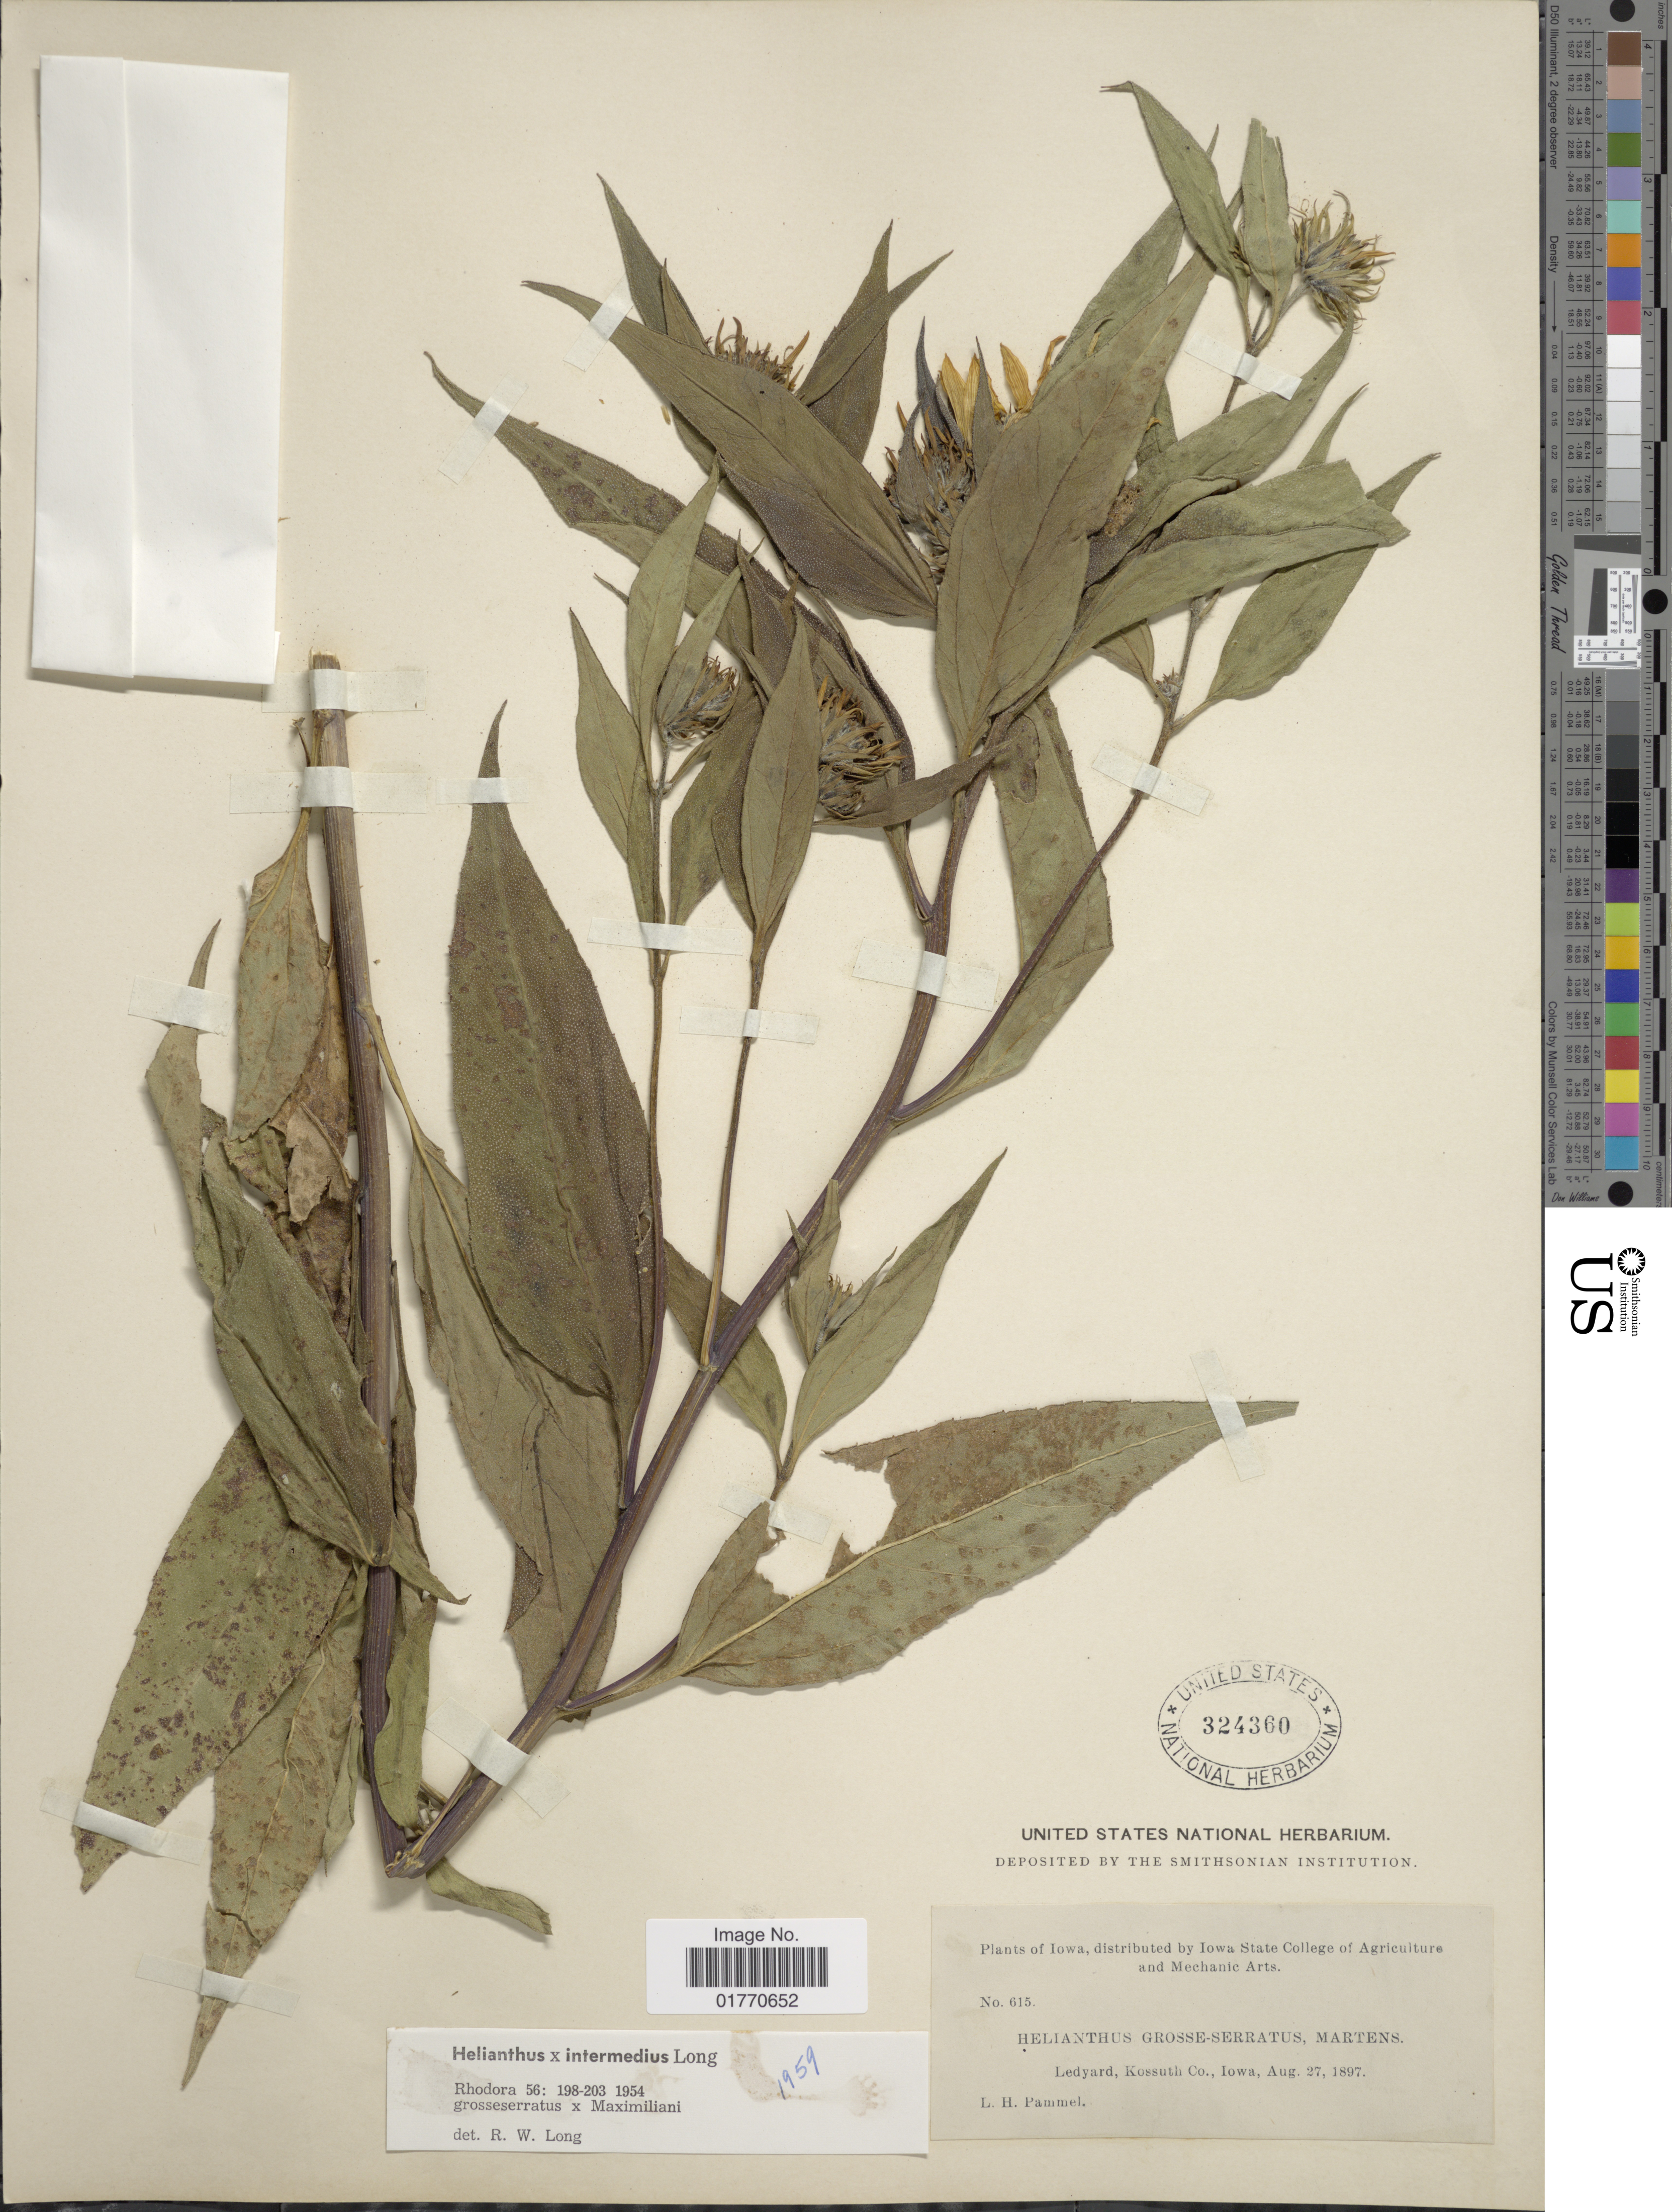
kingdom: Plantae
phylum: Tracheophyta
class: Magnoliopsida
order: Asterales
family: Asteraceae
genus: Helianthus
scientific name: Helianthus intermedius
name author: Long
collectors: L. Pammel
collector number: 615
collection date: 1897-08-27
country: United States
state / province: Iowa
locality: Ledyard, Kossuth Co.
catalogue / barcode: US 324360